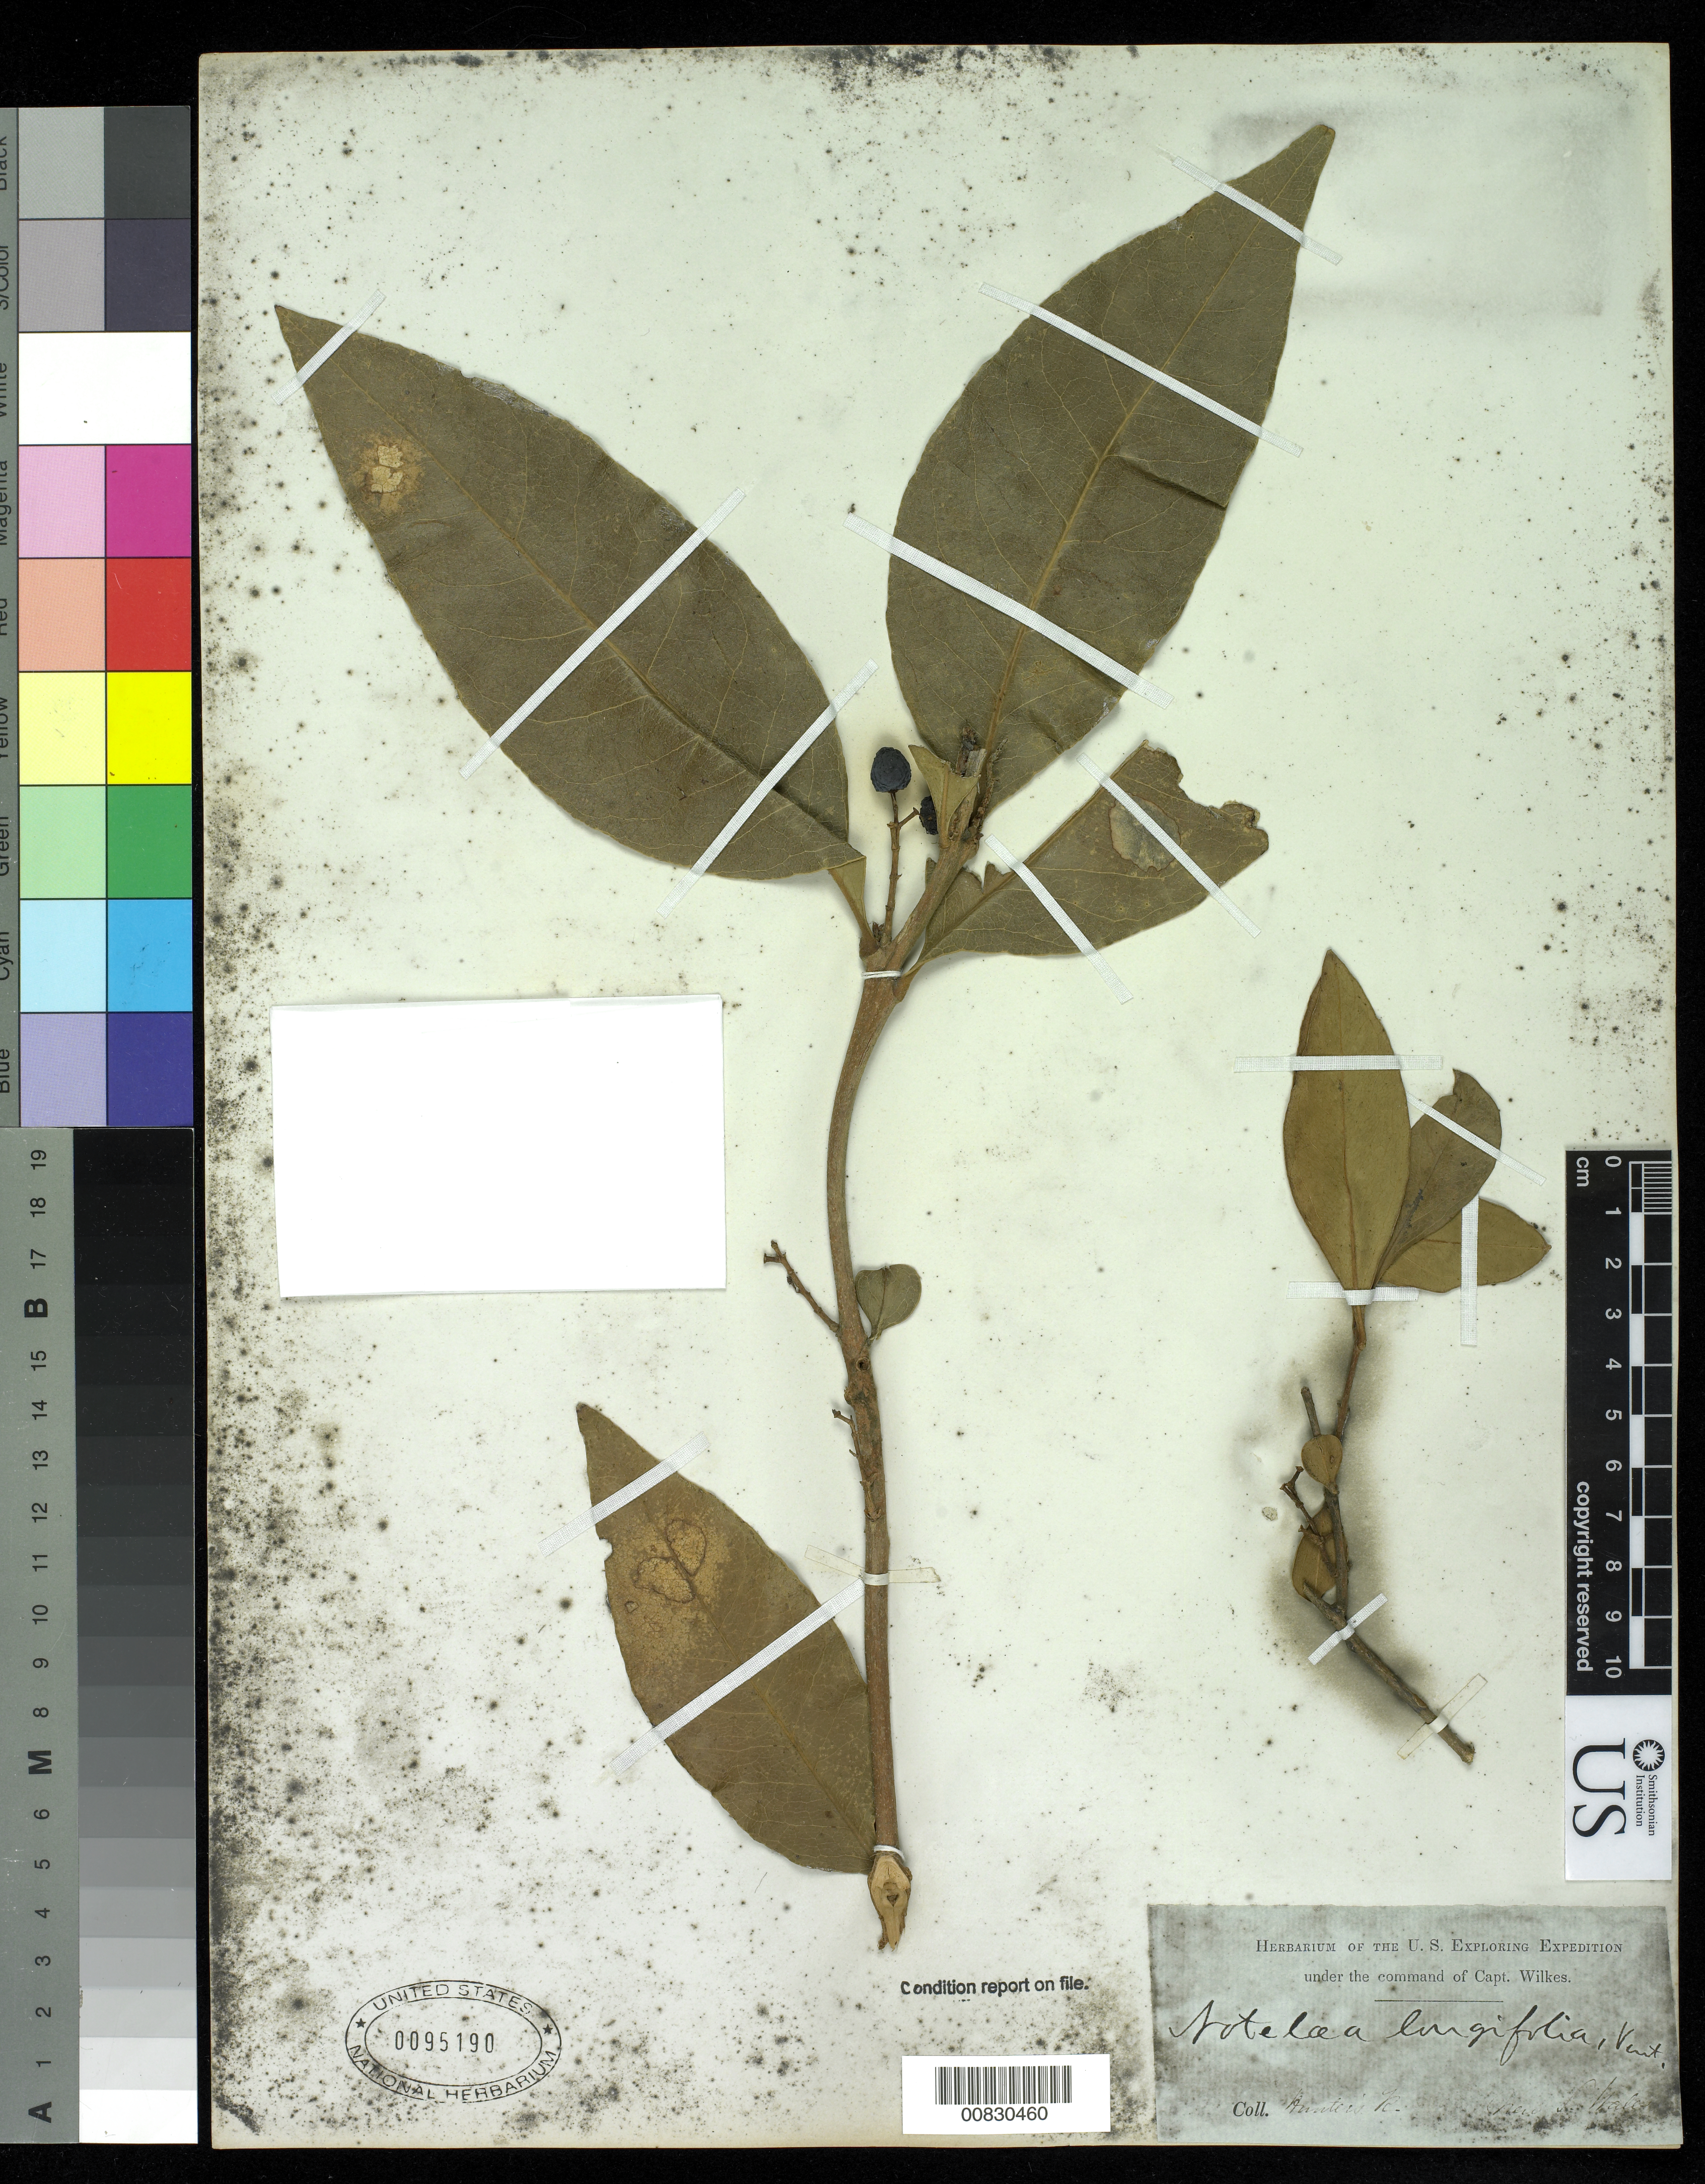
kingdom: Plantae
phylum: Tracheophyta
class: Magnoliopsida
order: Lamiales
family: Oleaceae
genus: Notelaea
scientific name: Notelaea longifolia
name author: Vent.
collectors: Wilkes Explor. Exped.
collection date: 1838/1842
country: Australia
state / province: New South Wales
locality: Hunter's River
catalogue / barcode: US 95190